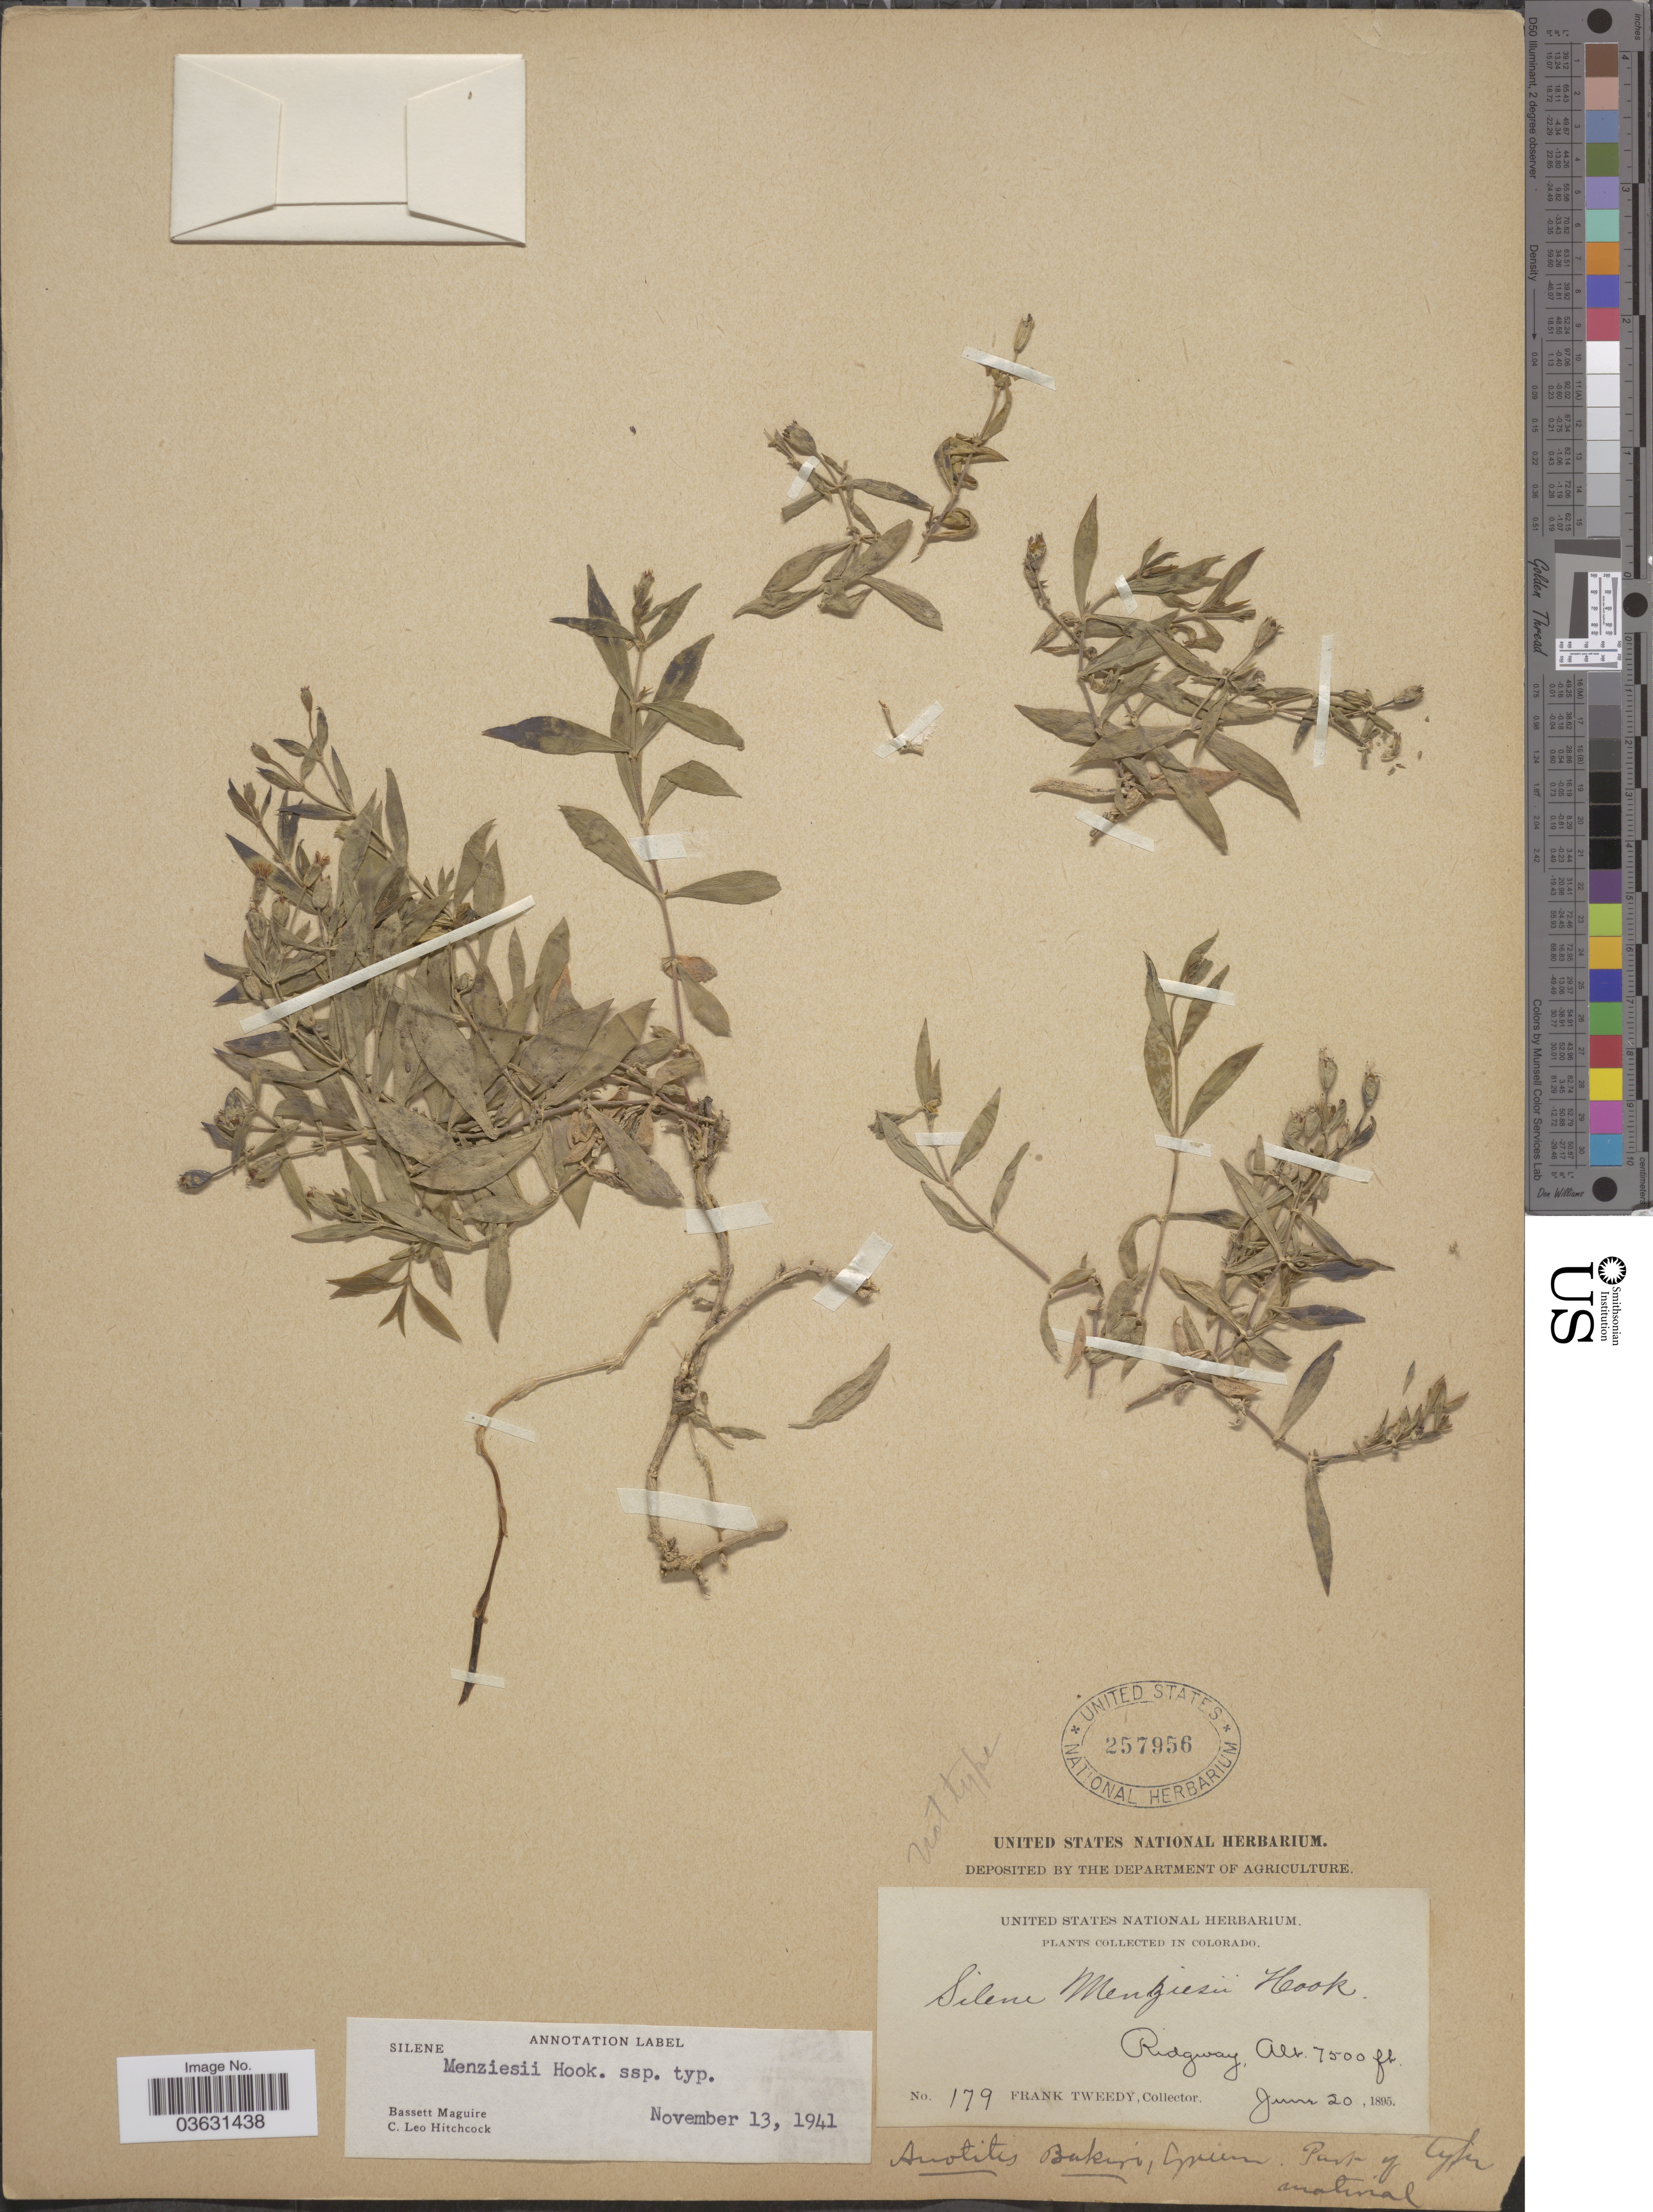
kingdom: Plantae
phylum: Tracheophyta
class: Magnoliopsida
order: Caryophyllales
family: Caryophyllaceae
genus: Silene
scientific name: Silene menziesii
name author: Hook.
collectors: F. Tweedy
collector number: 179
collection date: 1895-06-20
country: United States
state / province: Colorado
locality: Ridgway.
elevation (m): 2286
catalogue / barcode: US 257956